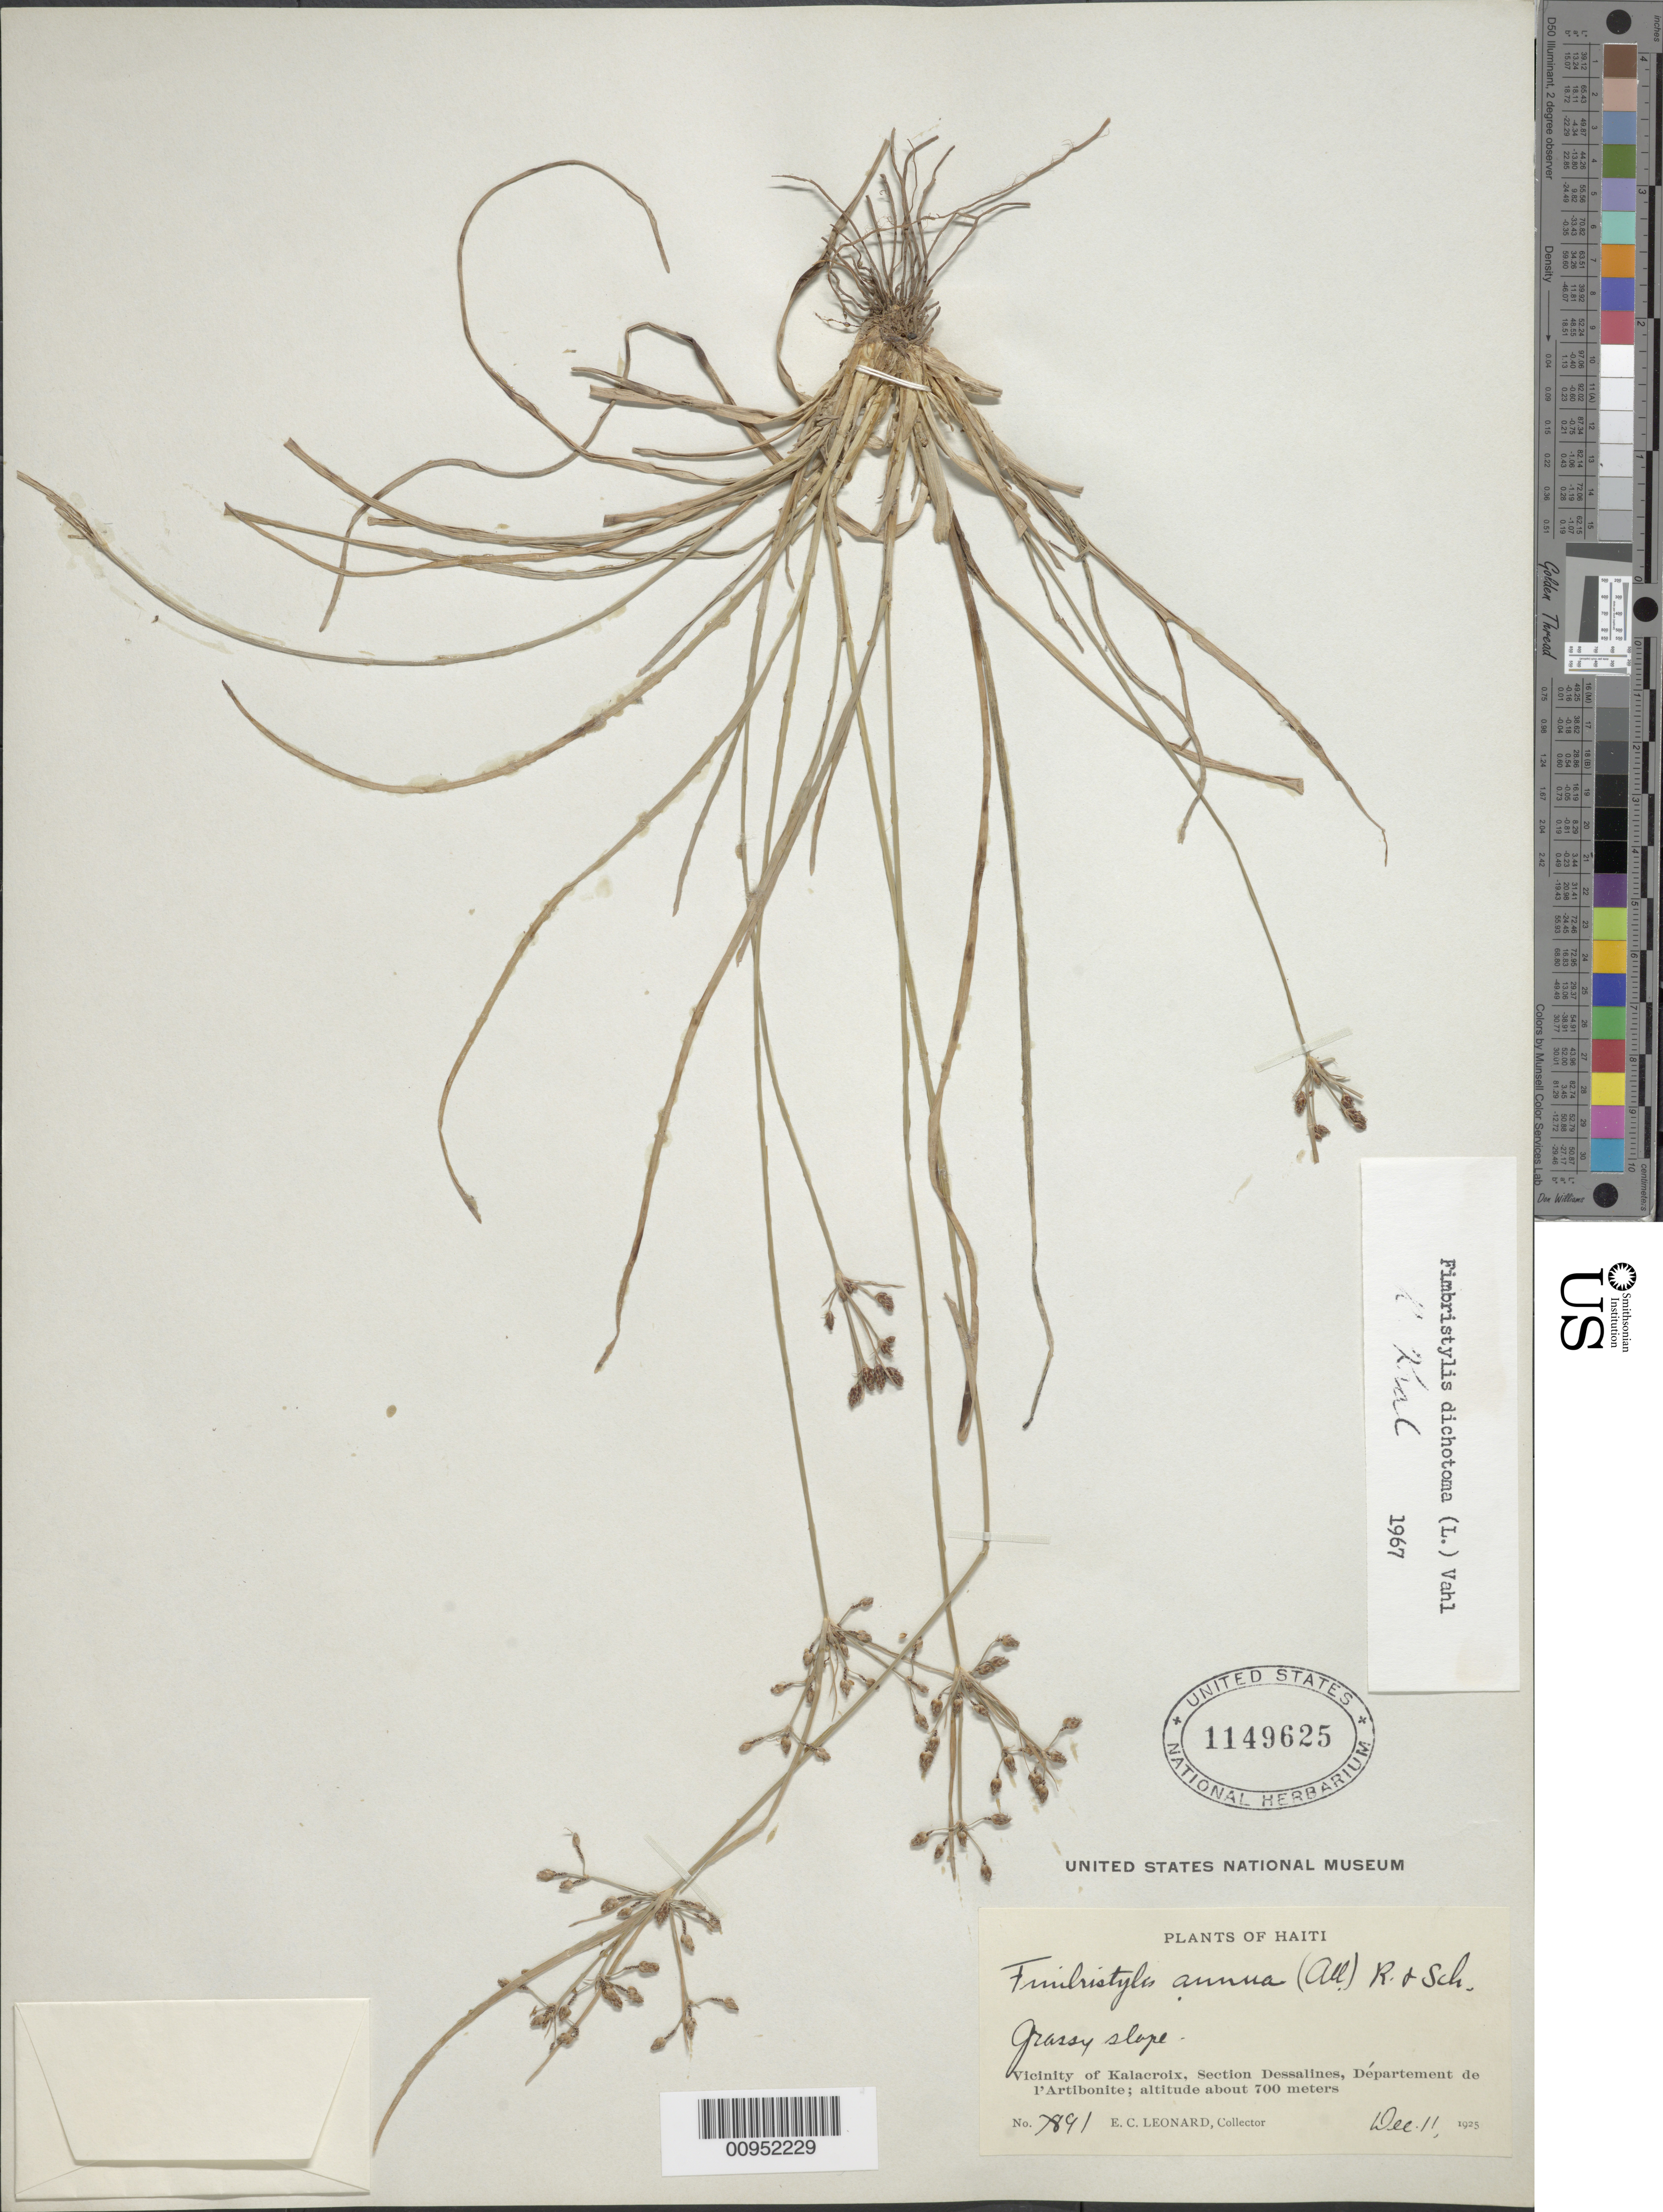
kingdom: Plantae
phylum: Tracheophyta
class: Liliopsida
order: Poales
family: Cyperaceae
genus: Fimbristylis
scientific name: Fimbristylis dichotoma subsp. dichotoma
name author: (L.) Vahl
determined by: Kral, Robert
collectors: E. C. Leonard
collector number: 7891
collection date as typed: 11 Dec 1925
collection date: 1925-12-11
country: Haiti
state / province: Artibonite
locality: Vicinity of Kalacroix, Section Dessalines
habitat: Grassy slope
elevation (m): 700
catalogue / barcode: US 1149625